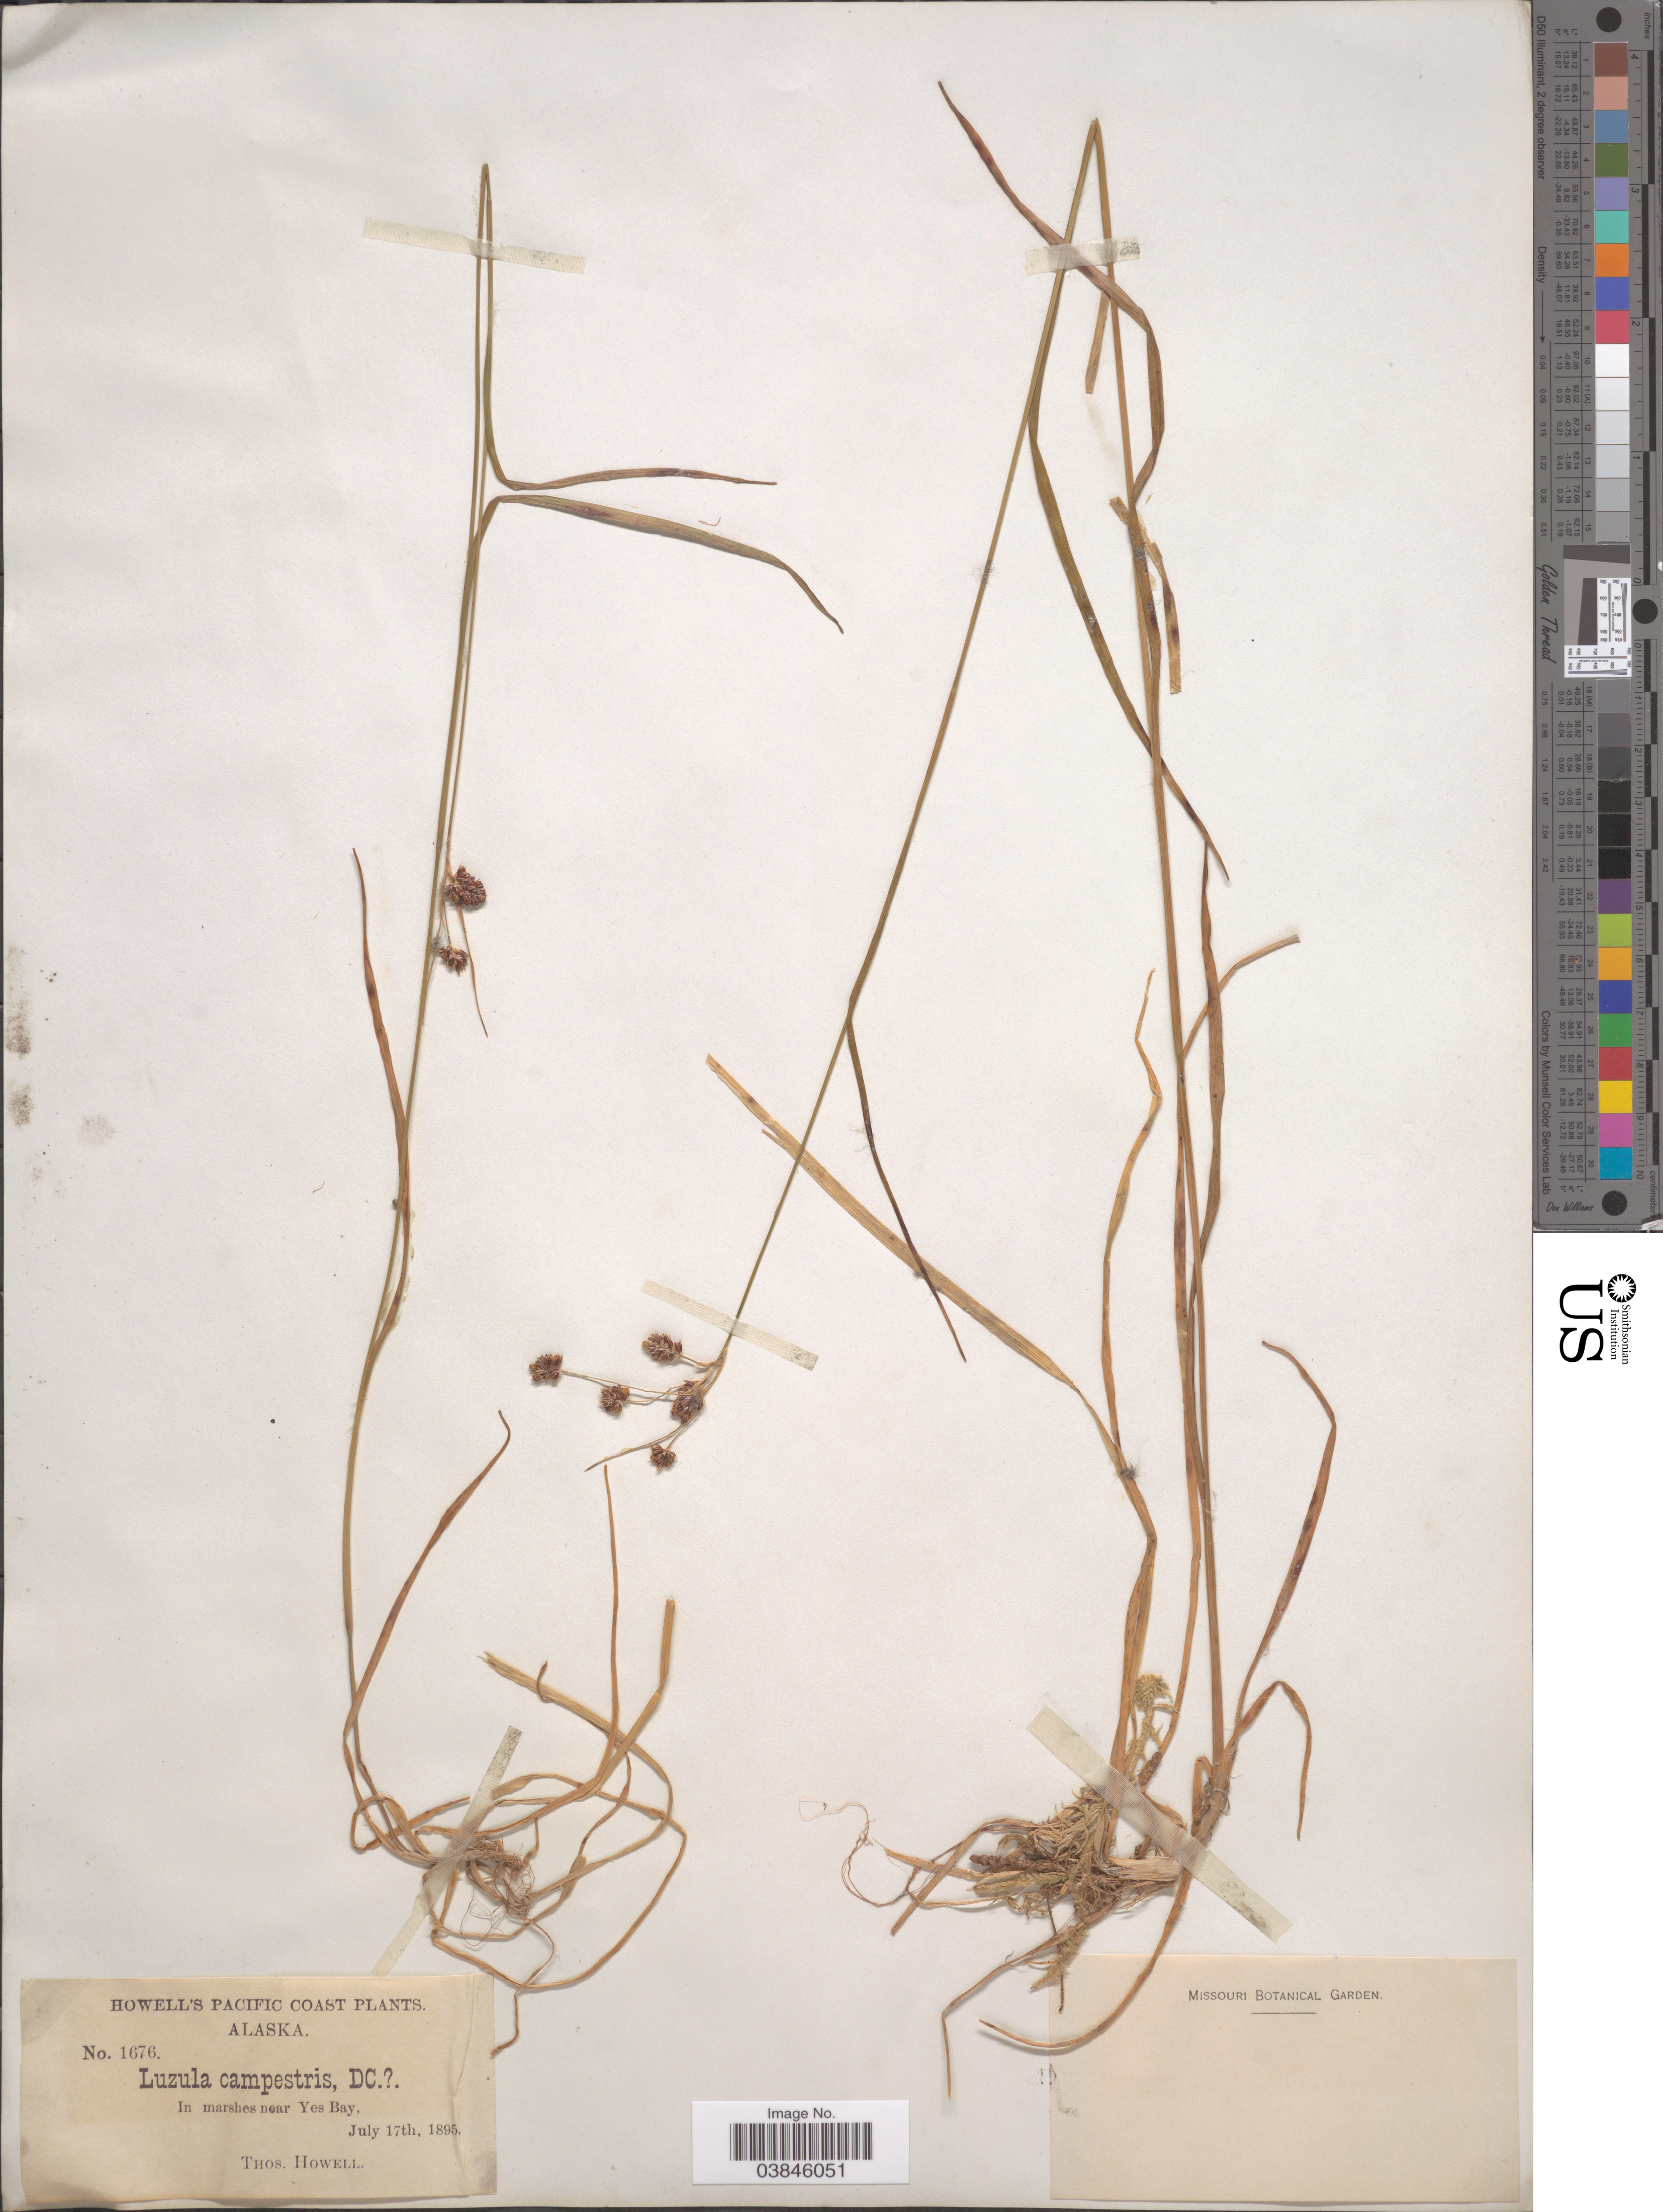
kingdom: Plantae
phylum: Tracheophyta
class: Liliopsida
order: Poales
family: Juncaceae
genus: Luzula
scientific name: Luzula multiflora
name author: (Ehrh.) Lej.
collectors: T. Howell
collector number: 1676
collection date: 1895-07-17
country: United States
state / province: Alaska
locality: Howell's Pacific Coast. In marshes near Yes Bay.